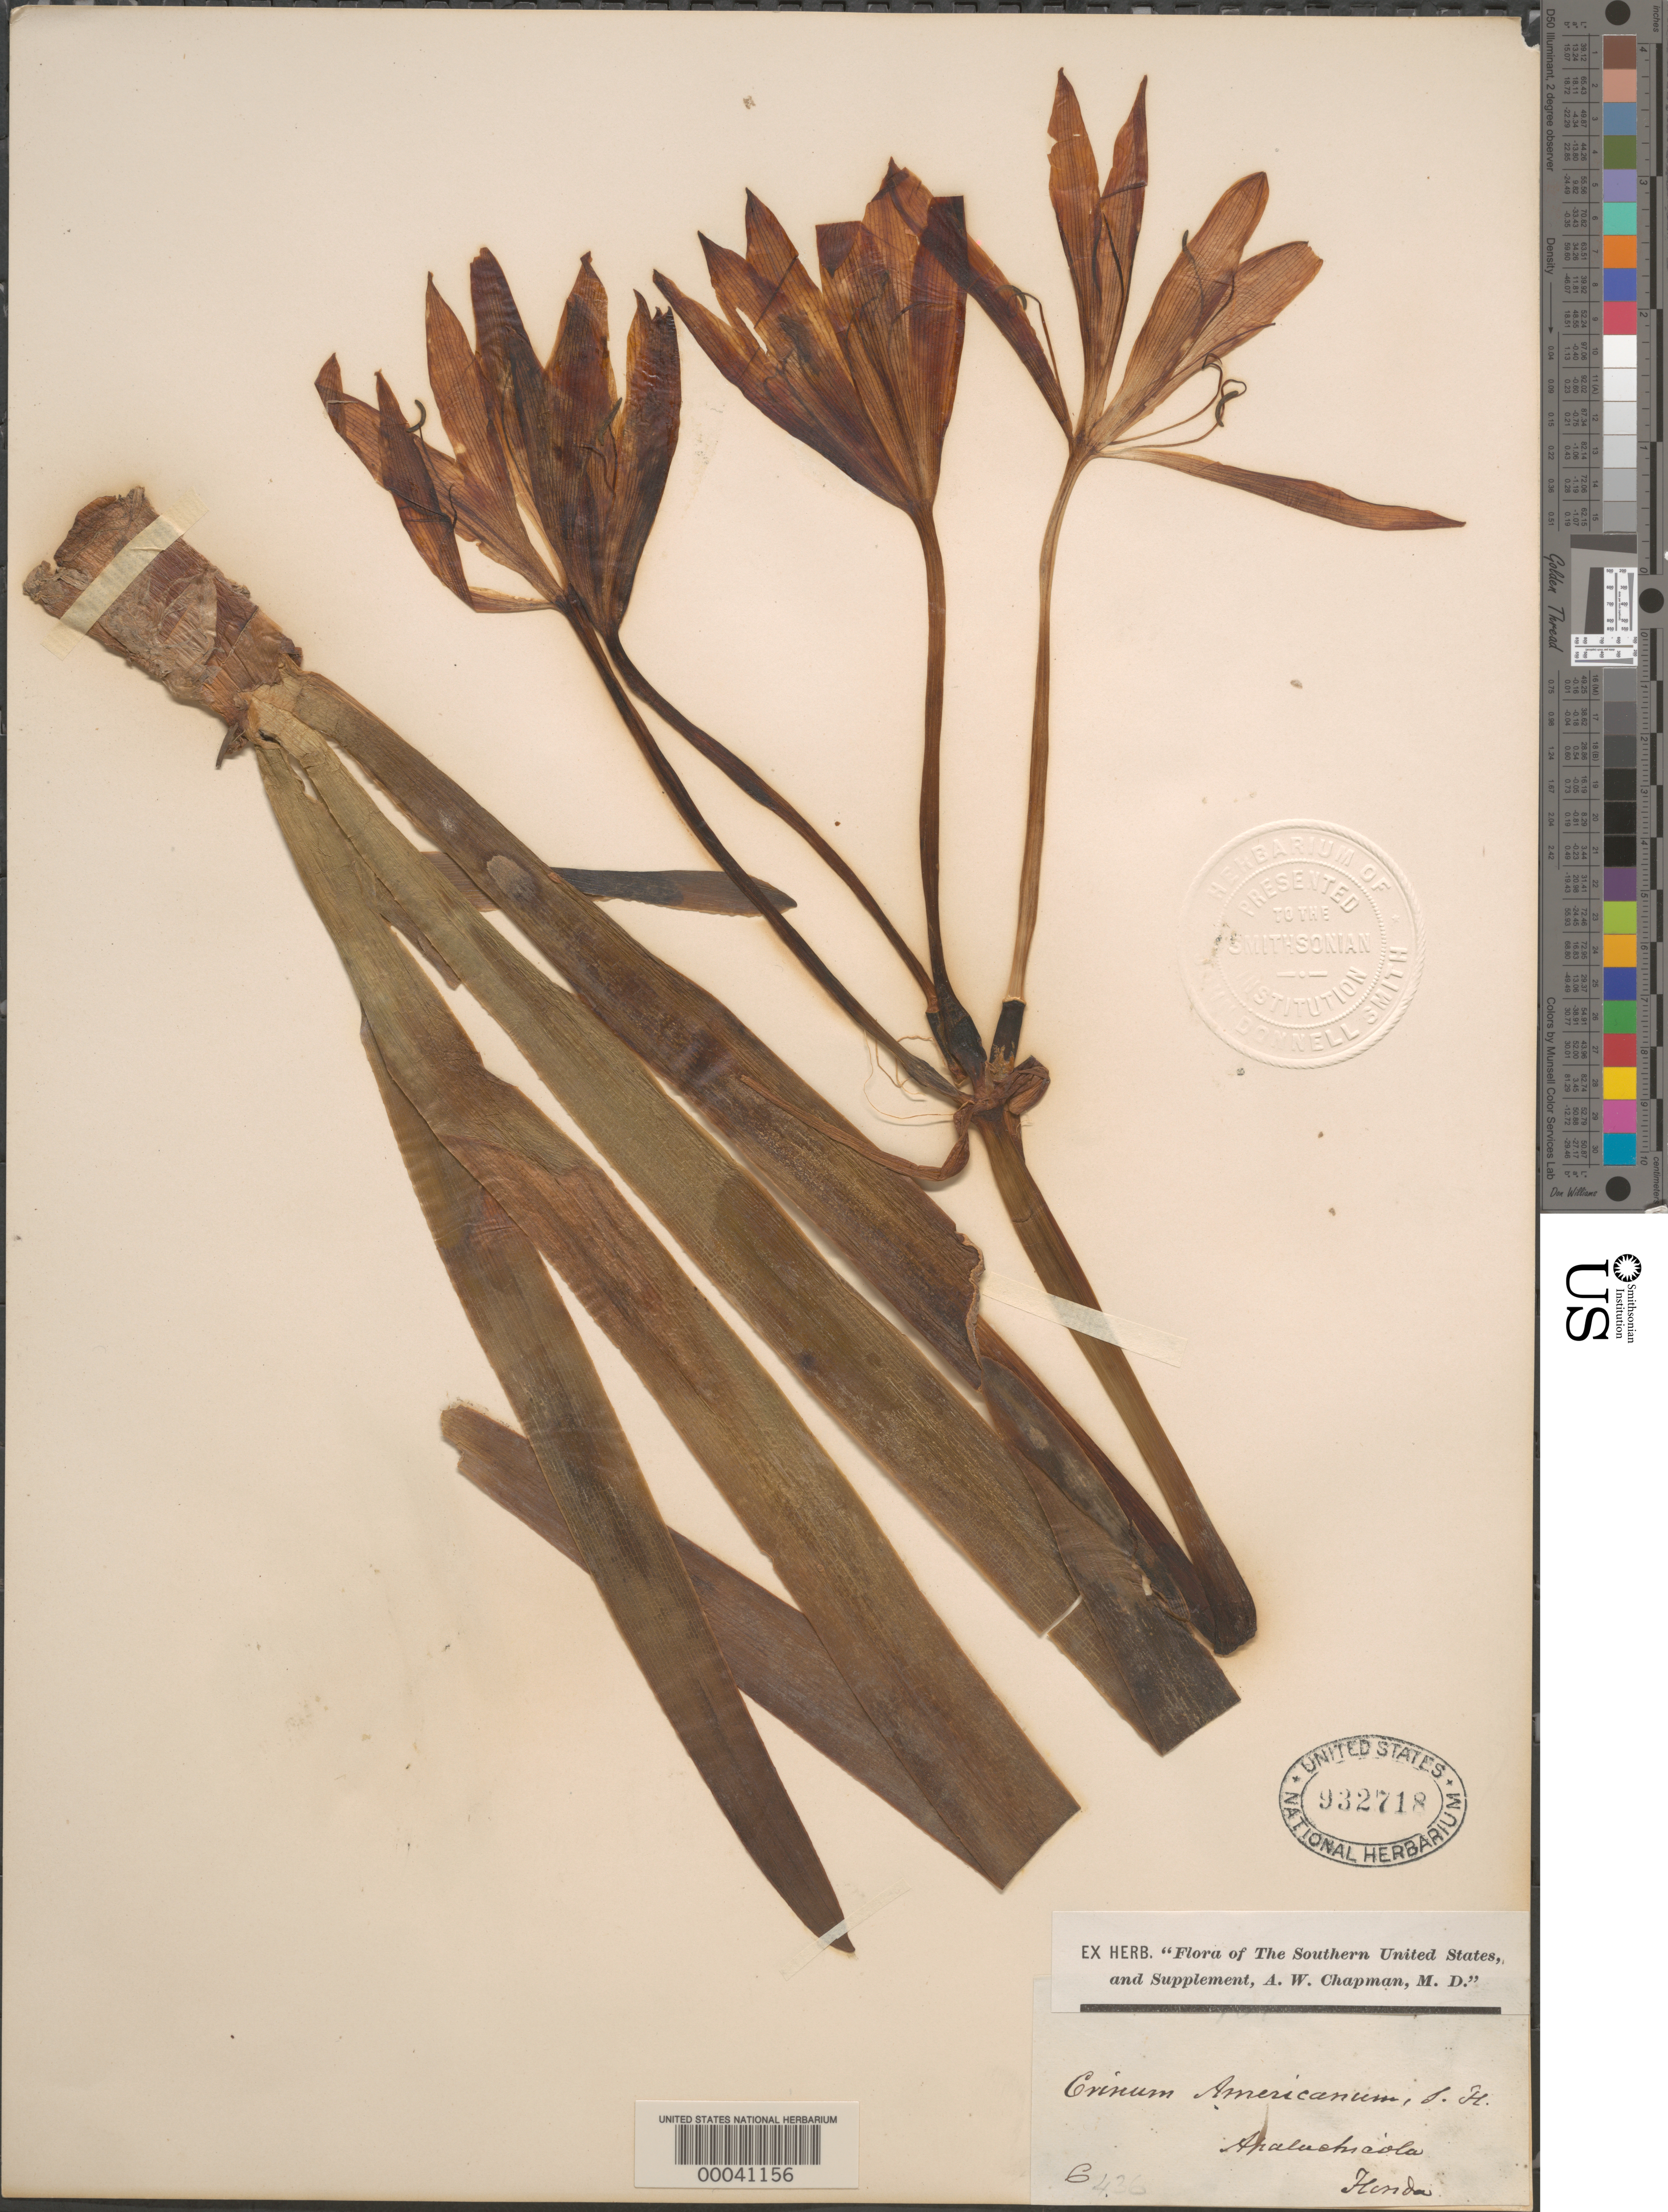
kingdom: Plantae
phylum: Tracheophyta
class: Liliopsida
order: Asparagales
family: Amaryllidaceae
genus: Crinum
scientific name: Crinum americanum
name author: L.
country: United States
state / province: Florida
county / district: Franklin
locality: Apalachicola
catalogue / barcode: US 932718